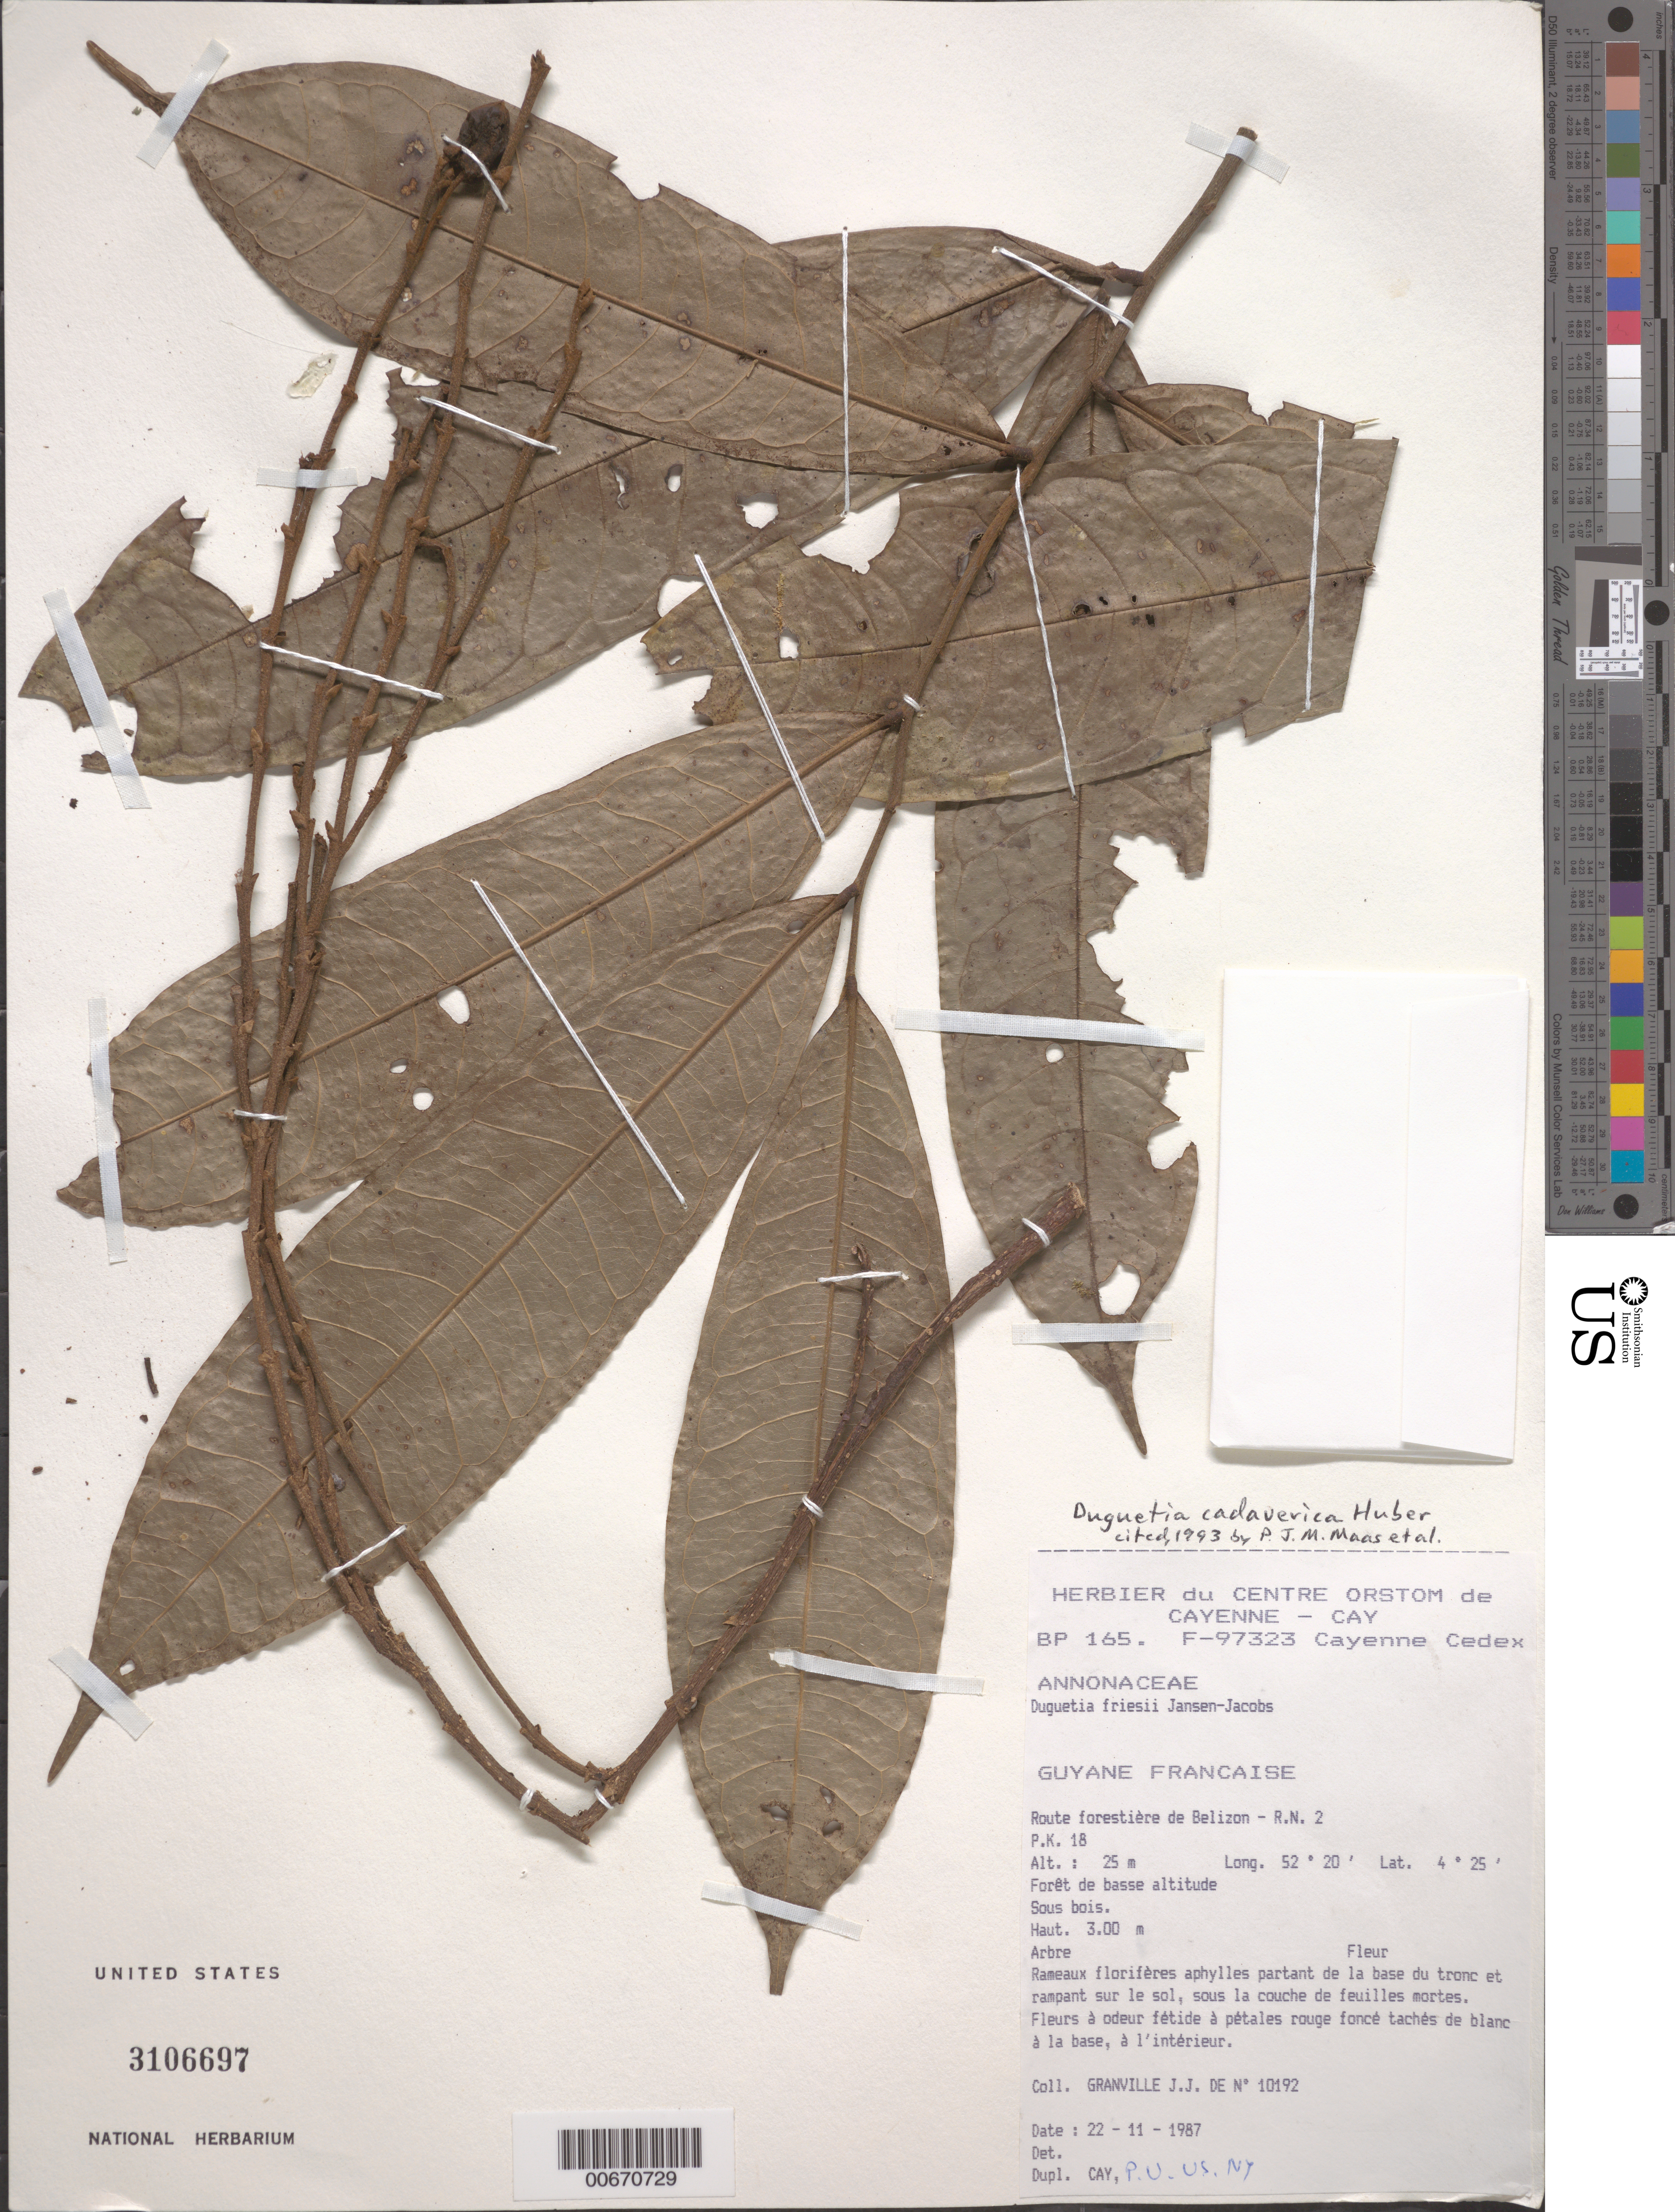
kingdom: Plantae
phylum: Tracheophyta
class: Magnoliopsida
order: Magnoliales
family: Annonaceae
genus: Duguetia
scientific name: Duguetia cadaverica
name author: Huber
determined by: Maas, Paul J. M.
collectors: J.-J. de Granville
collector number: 10192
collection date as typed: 22-Nov-87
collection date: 1987-11-22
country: French Guiana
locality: Belizon, R.N. 2, PK 18, route forestiere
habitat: Low forest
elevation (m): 25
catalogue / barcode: US 3106697